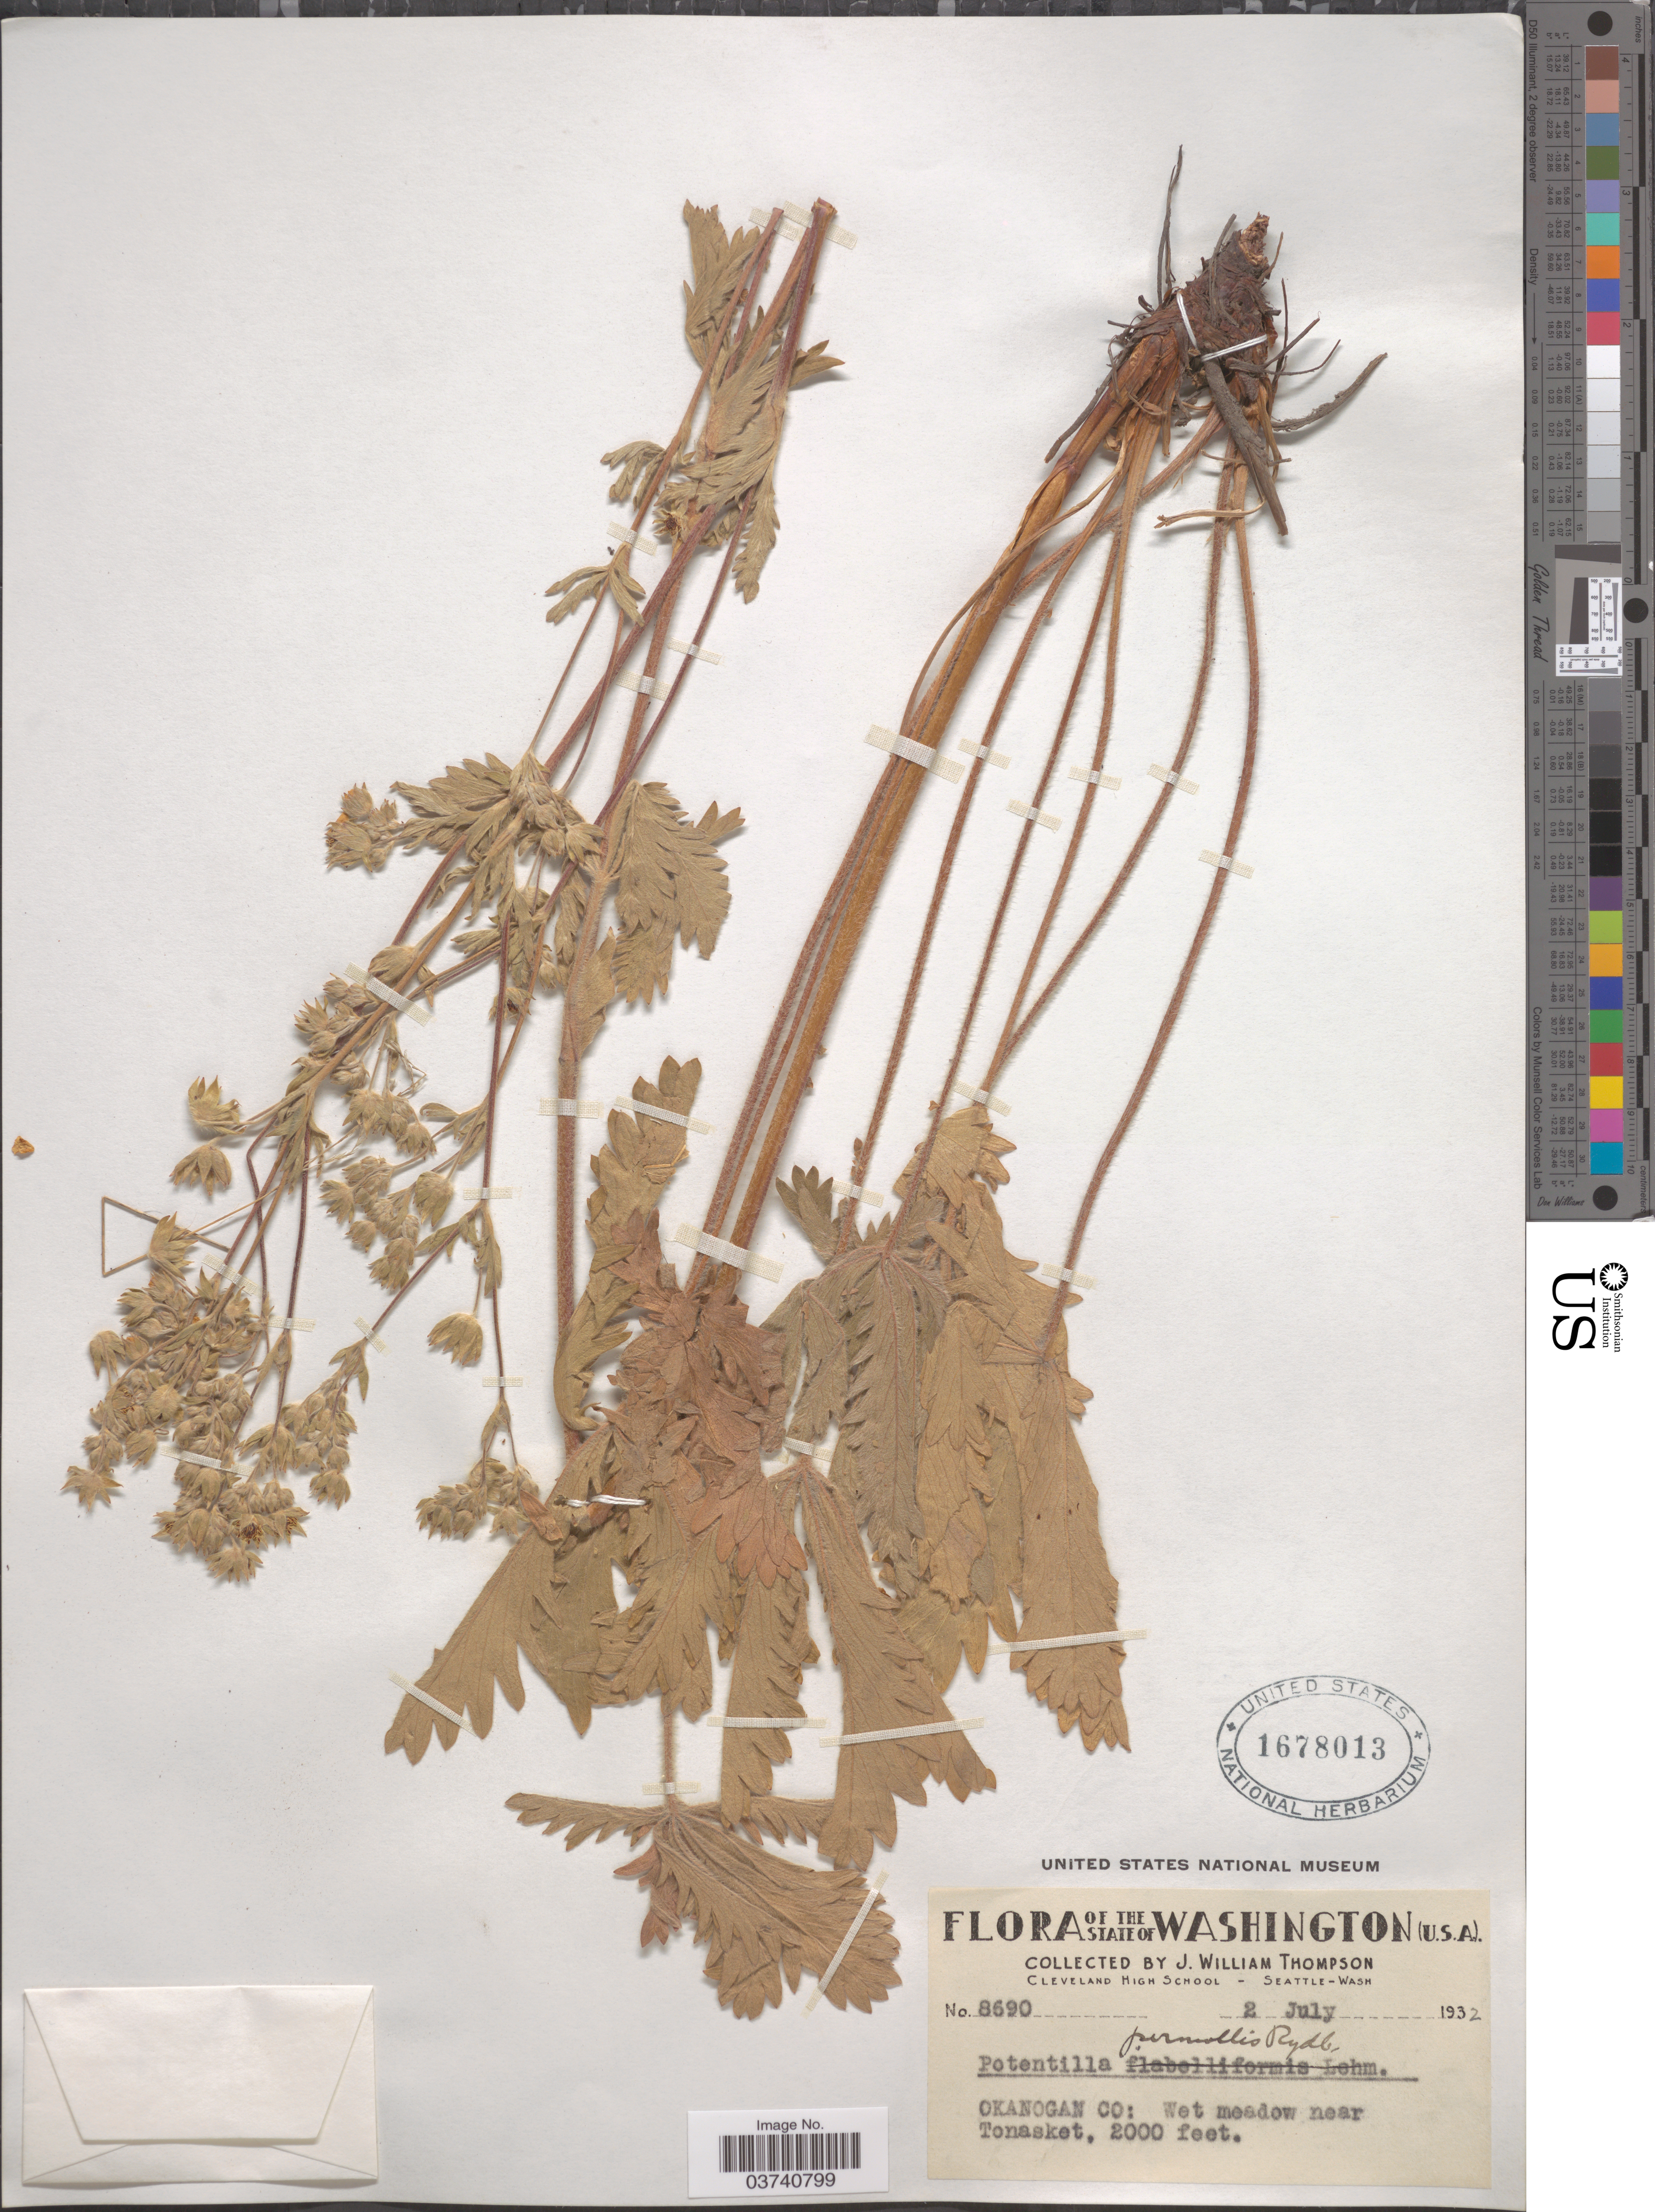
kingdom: Plantae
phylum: Tracheophyta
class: Magnoliopsida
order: Rosales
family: Rosaceae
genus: Potentilla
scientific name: Potentilla permollis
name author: Rydb.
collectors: J. W. Thompson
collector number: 8690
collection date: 1932-07-02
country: United States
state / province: Washington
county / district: Okanogan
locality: Okanogan Co: Wet meadow near Tonasket.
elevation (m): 610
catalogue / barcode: US 1678013